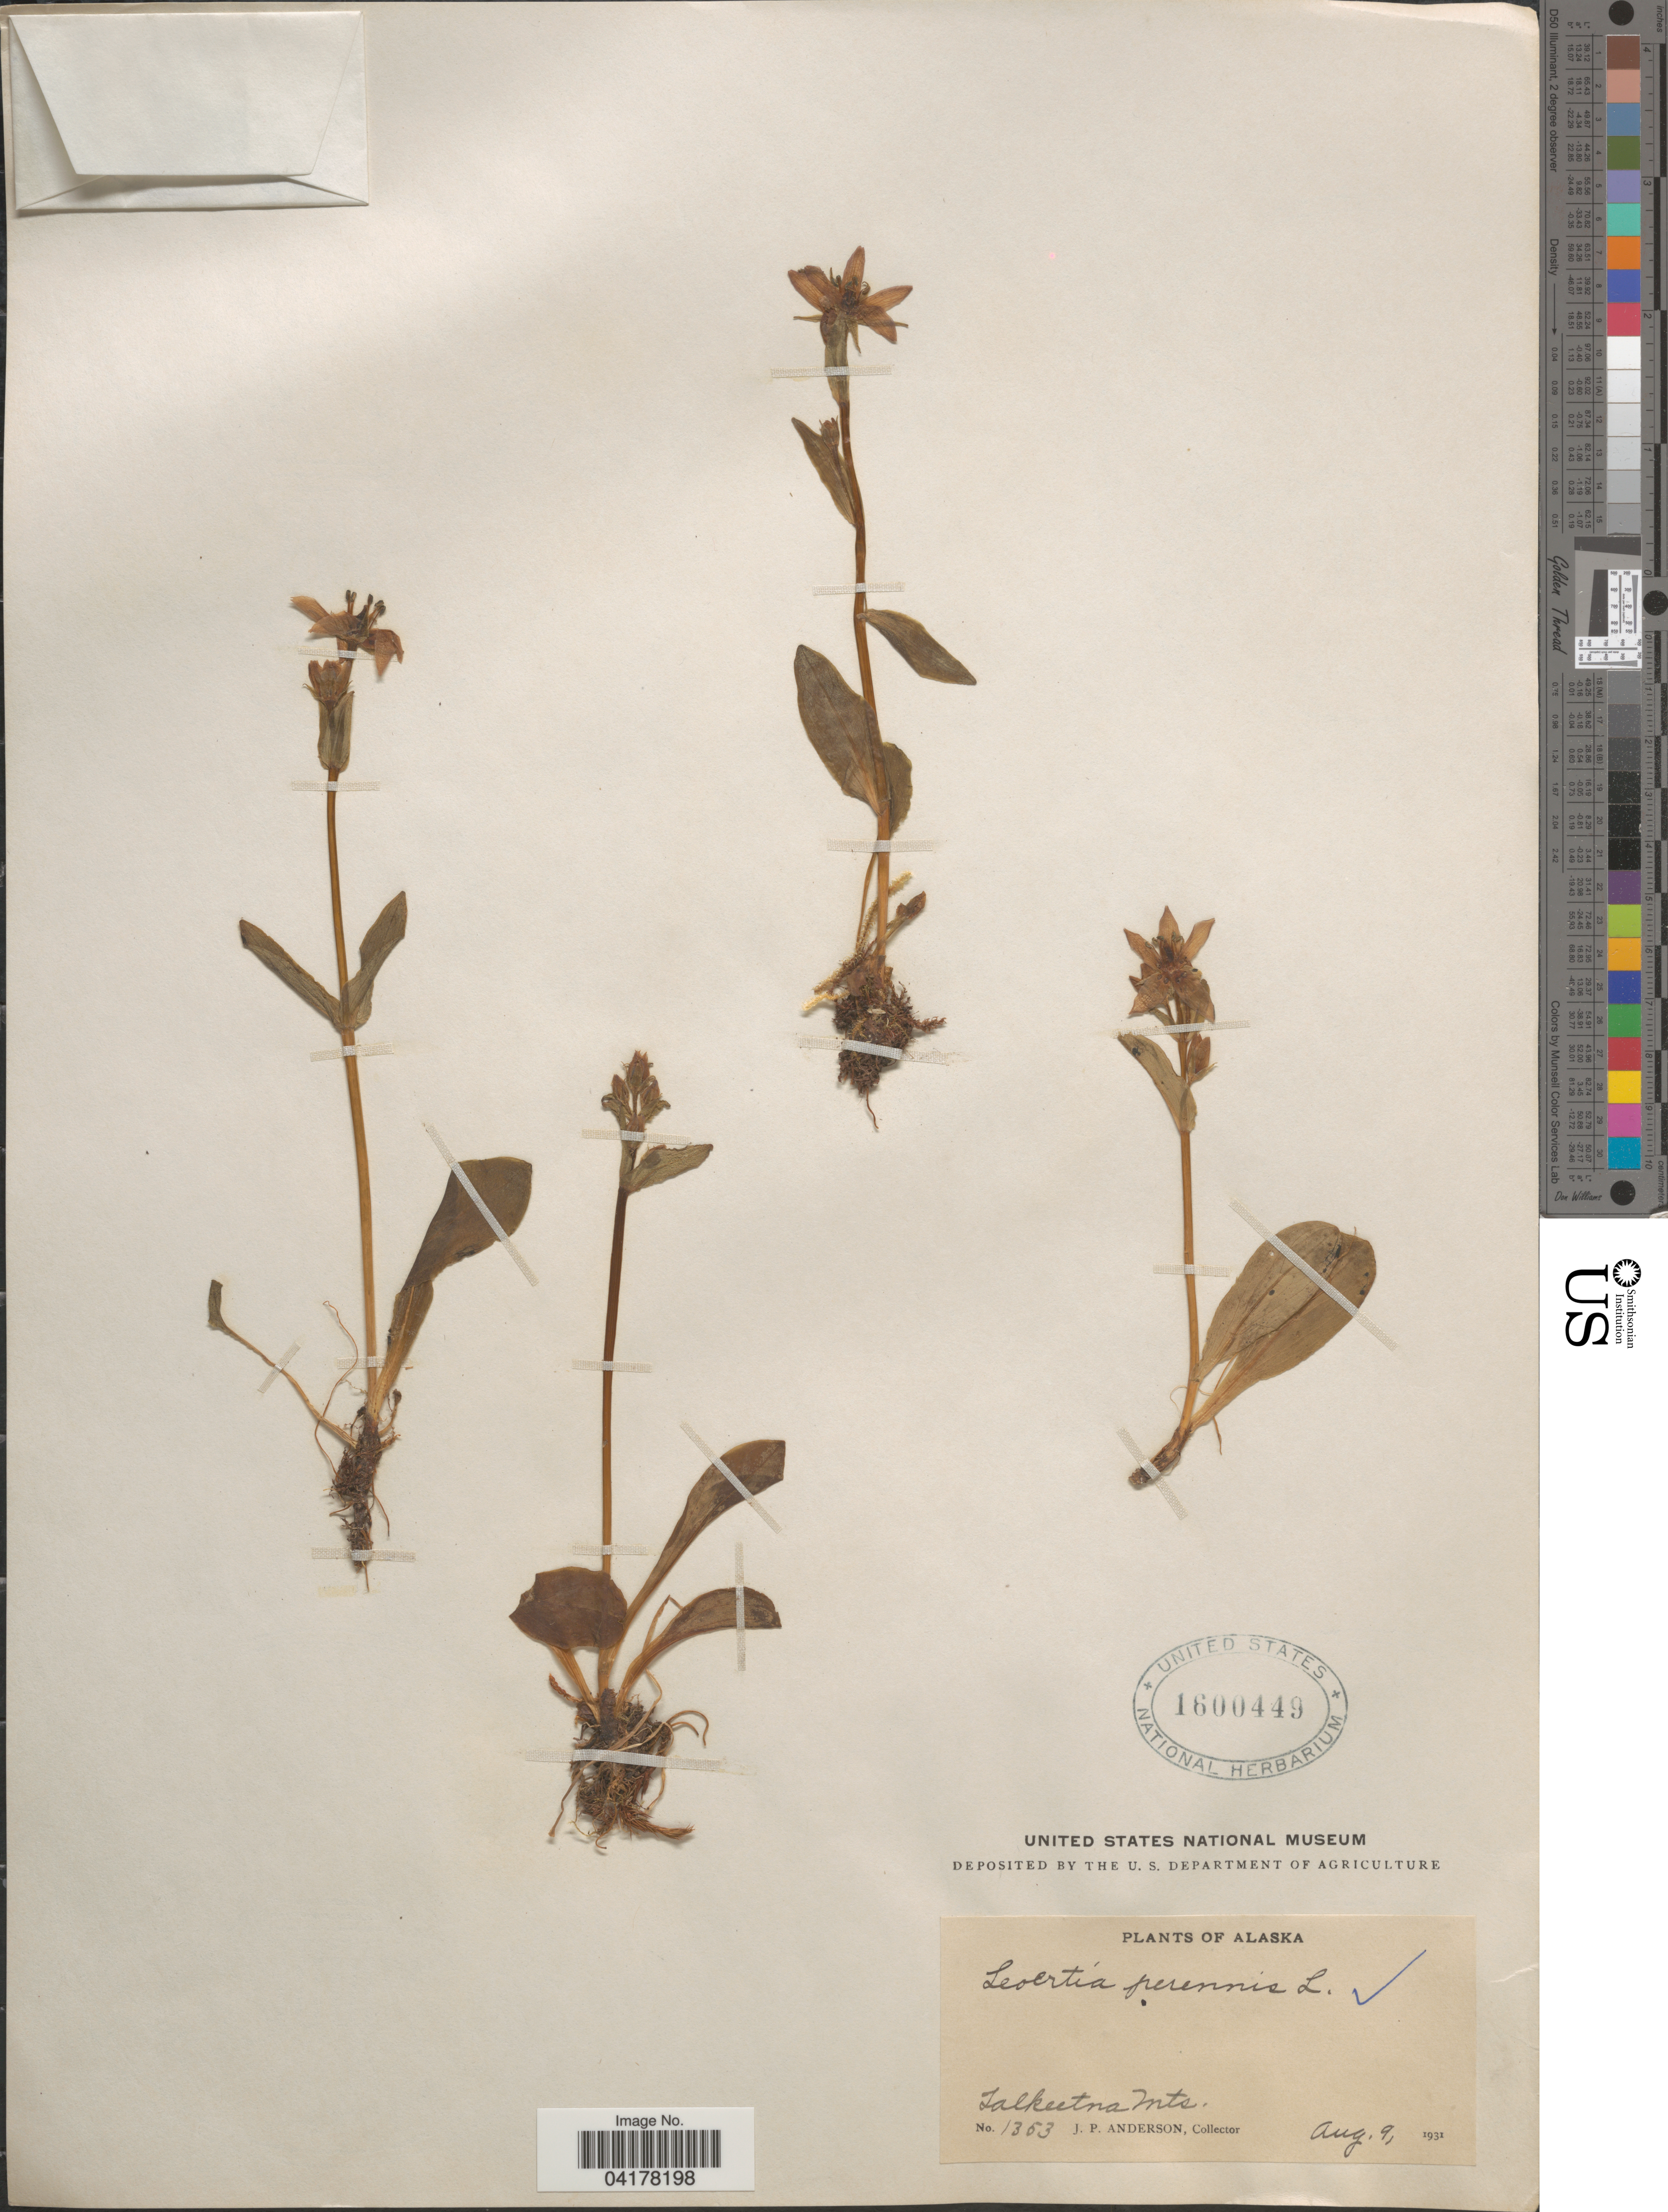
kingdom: Plantae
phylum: Tracheophyta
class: Magnoliopsida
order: Gentianales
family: Gentianaceae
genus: Swertia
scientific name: Swertia perennis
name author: L.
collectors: J. P. Anderson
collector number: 1353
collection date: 1931-08-09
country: United States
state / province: Alaska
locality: Talkeetna Mts.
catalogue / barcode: US 1600449